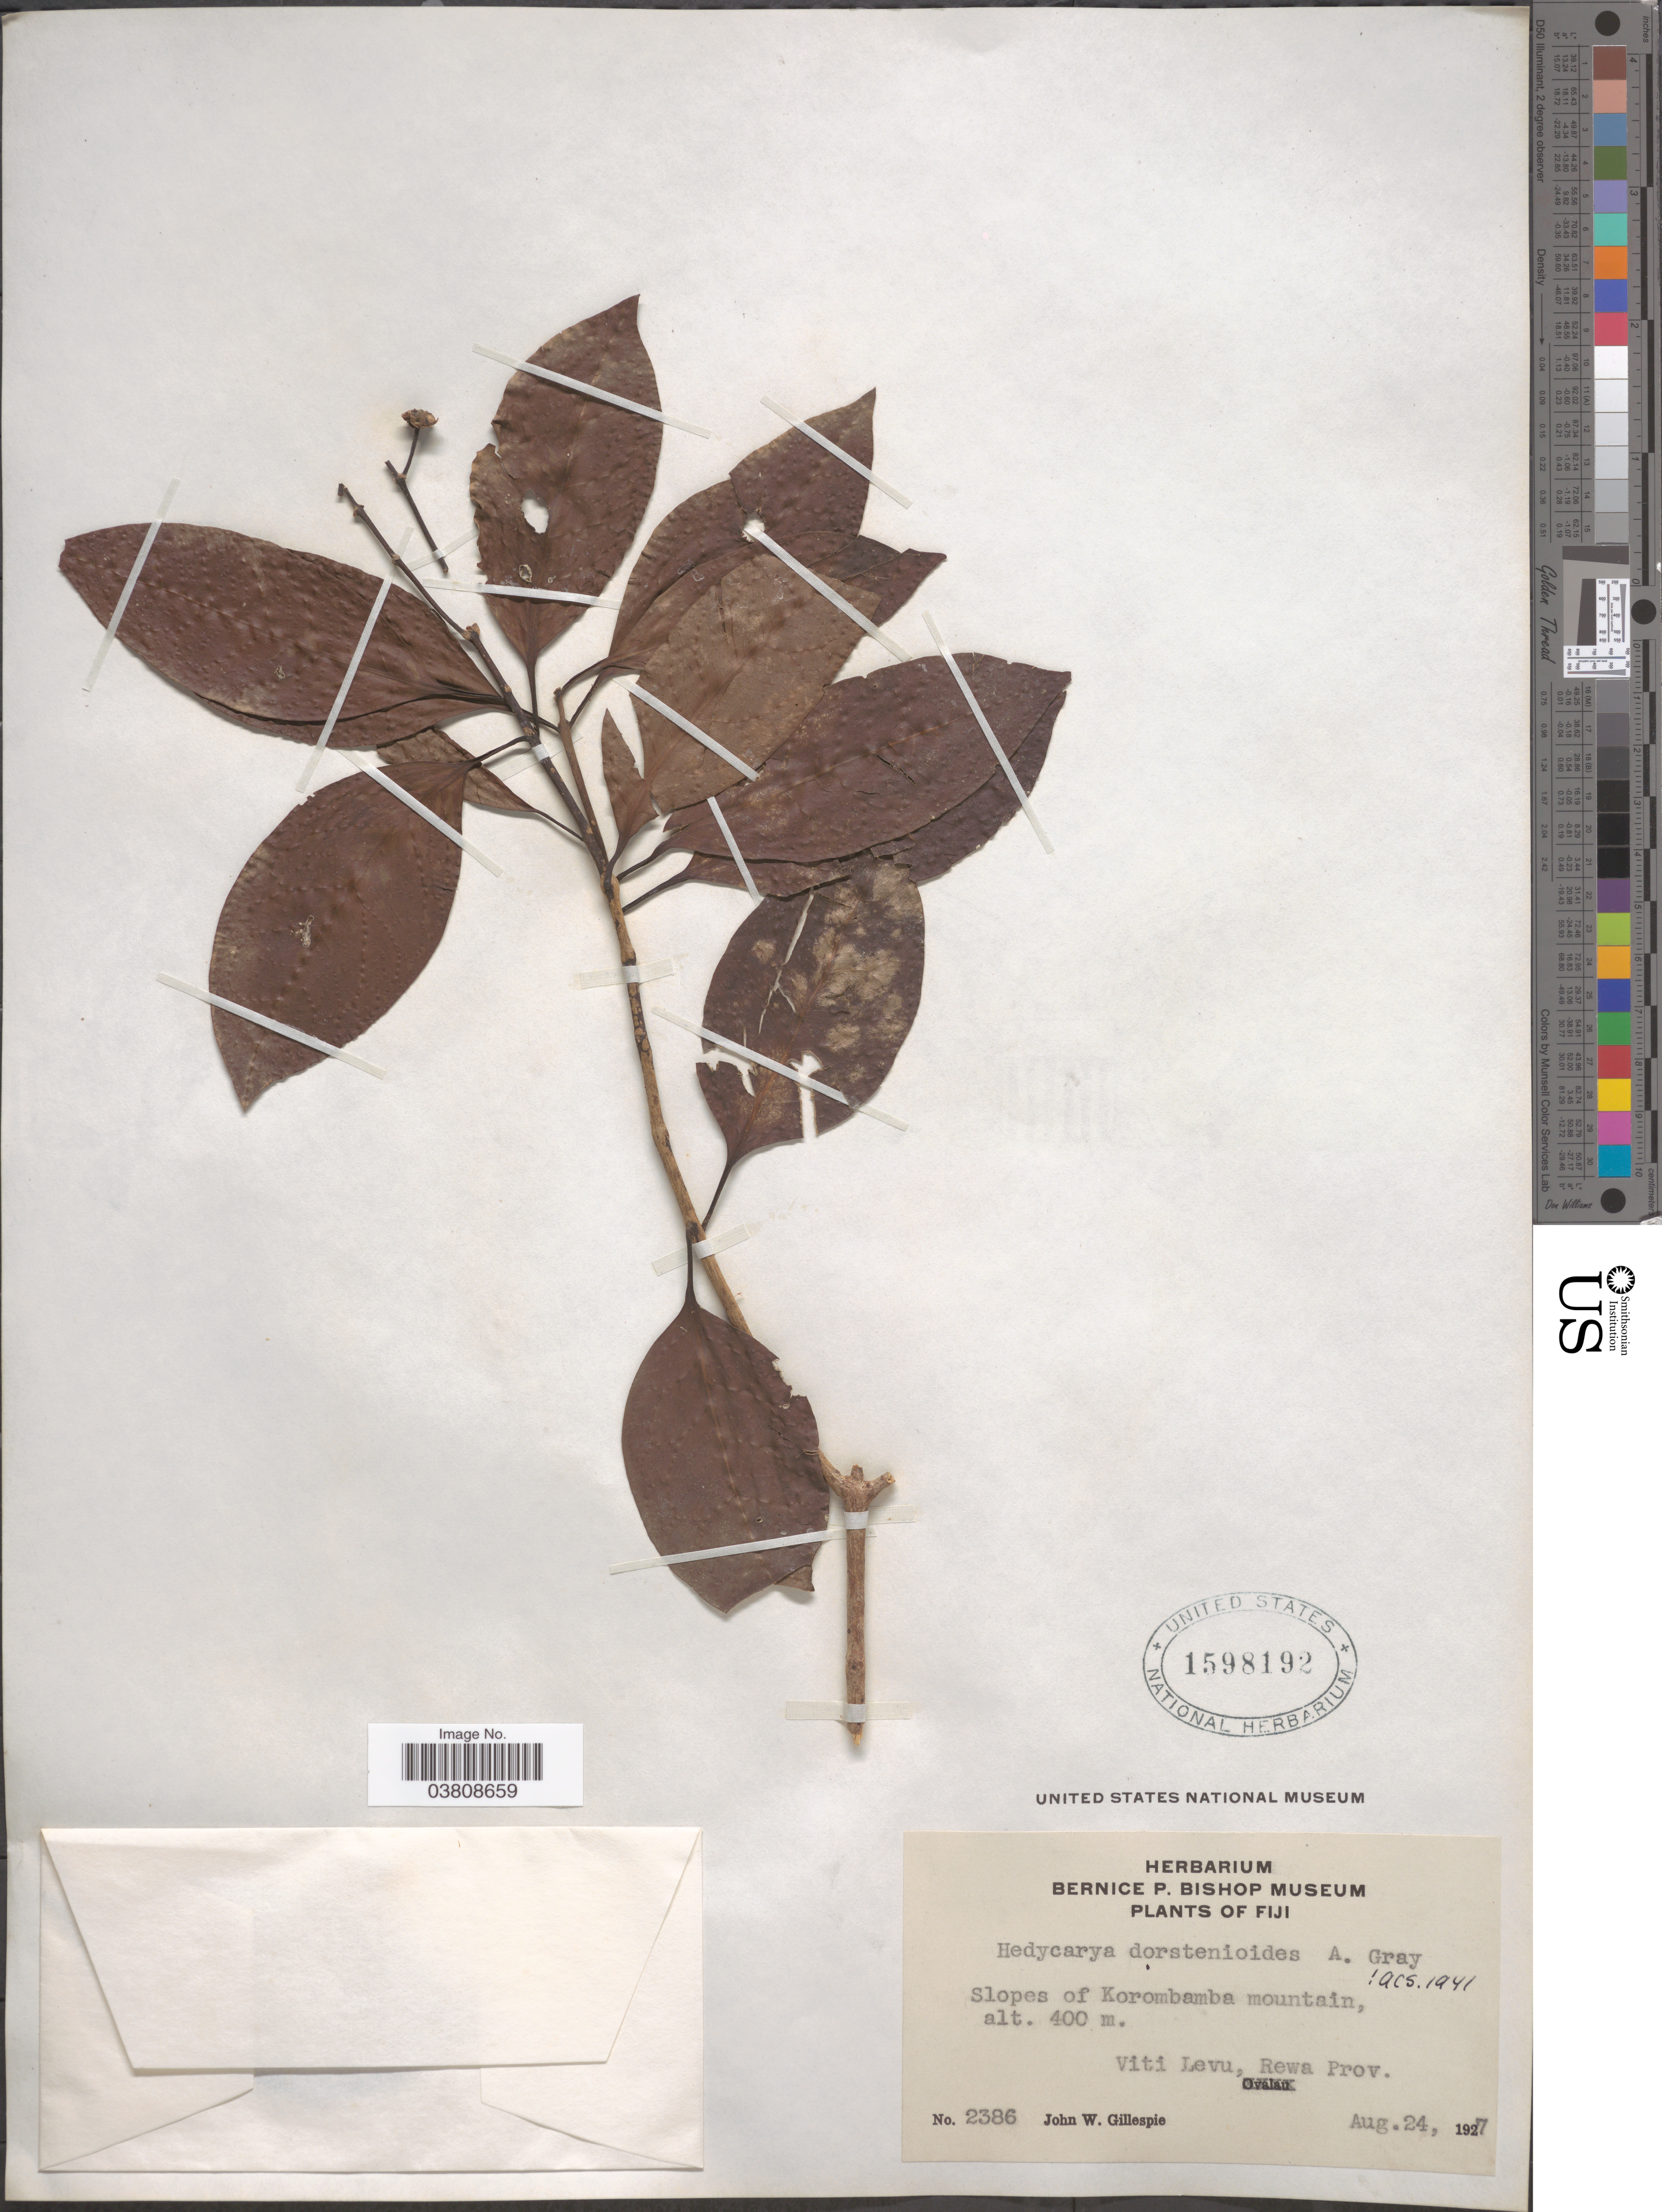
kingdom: Plantae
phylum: Tracheophyta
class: Magnoliopsida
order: Laurales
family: Monimiaceae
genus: Hedycarya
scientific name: Hedycarya dorstenioides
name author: A. Gray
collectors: J. W. Gillespie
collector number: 2386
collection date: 1927-08-24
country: Fiji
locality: Slopes of Korombamba mountain. Viti Levu, Rewa Prov.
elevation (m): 400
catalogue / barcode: US 1598192